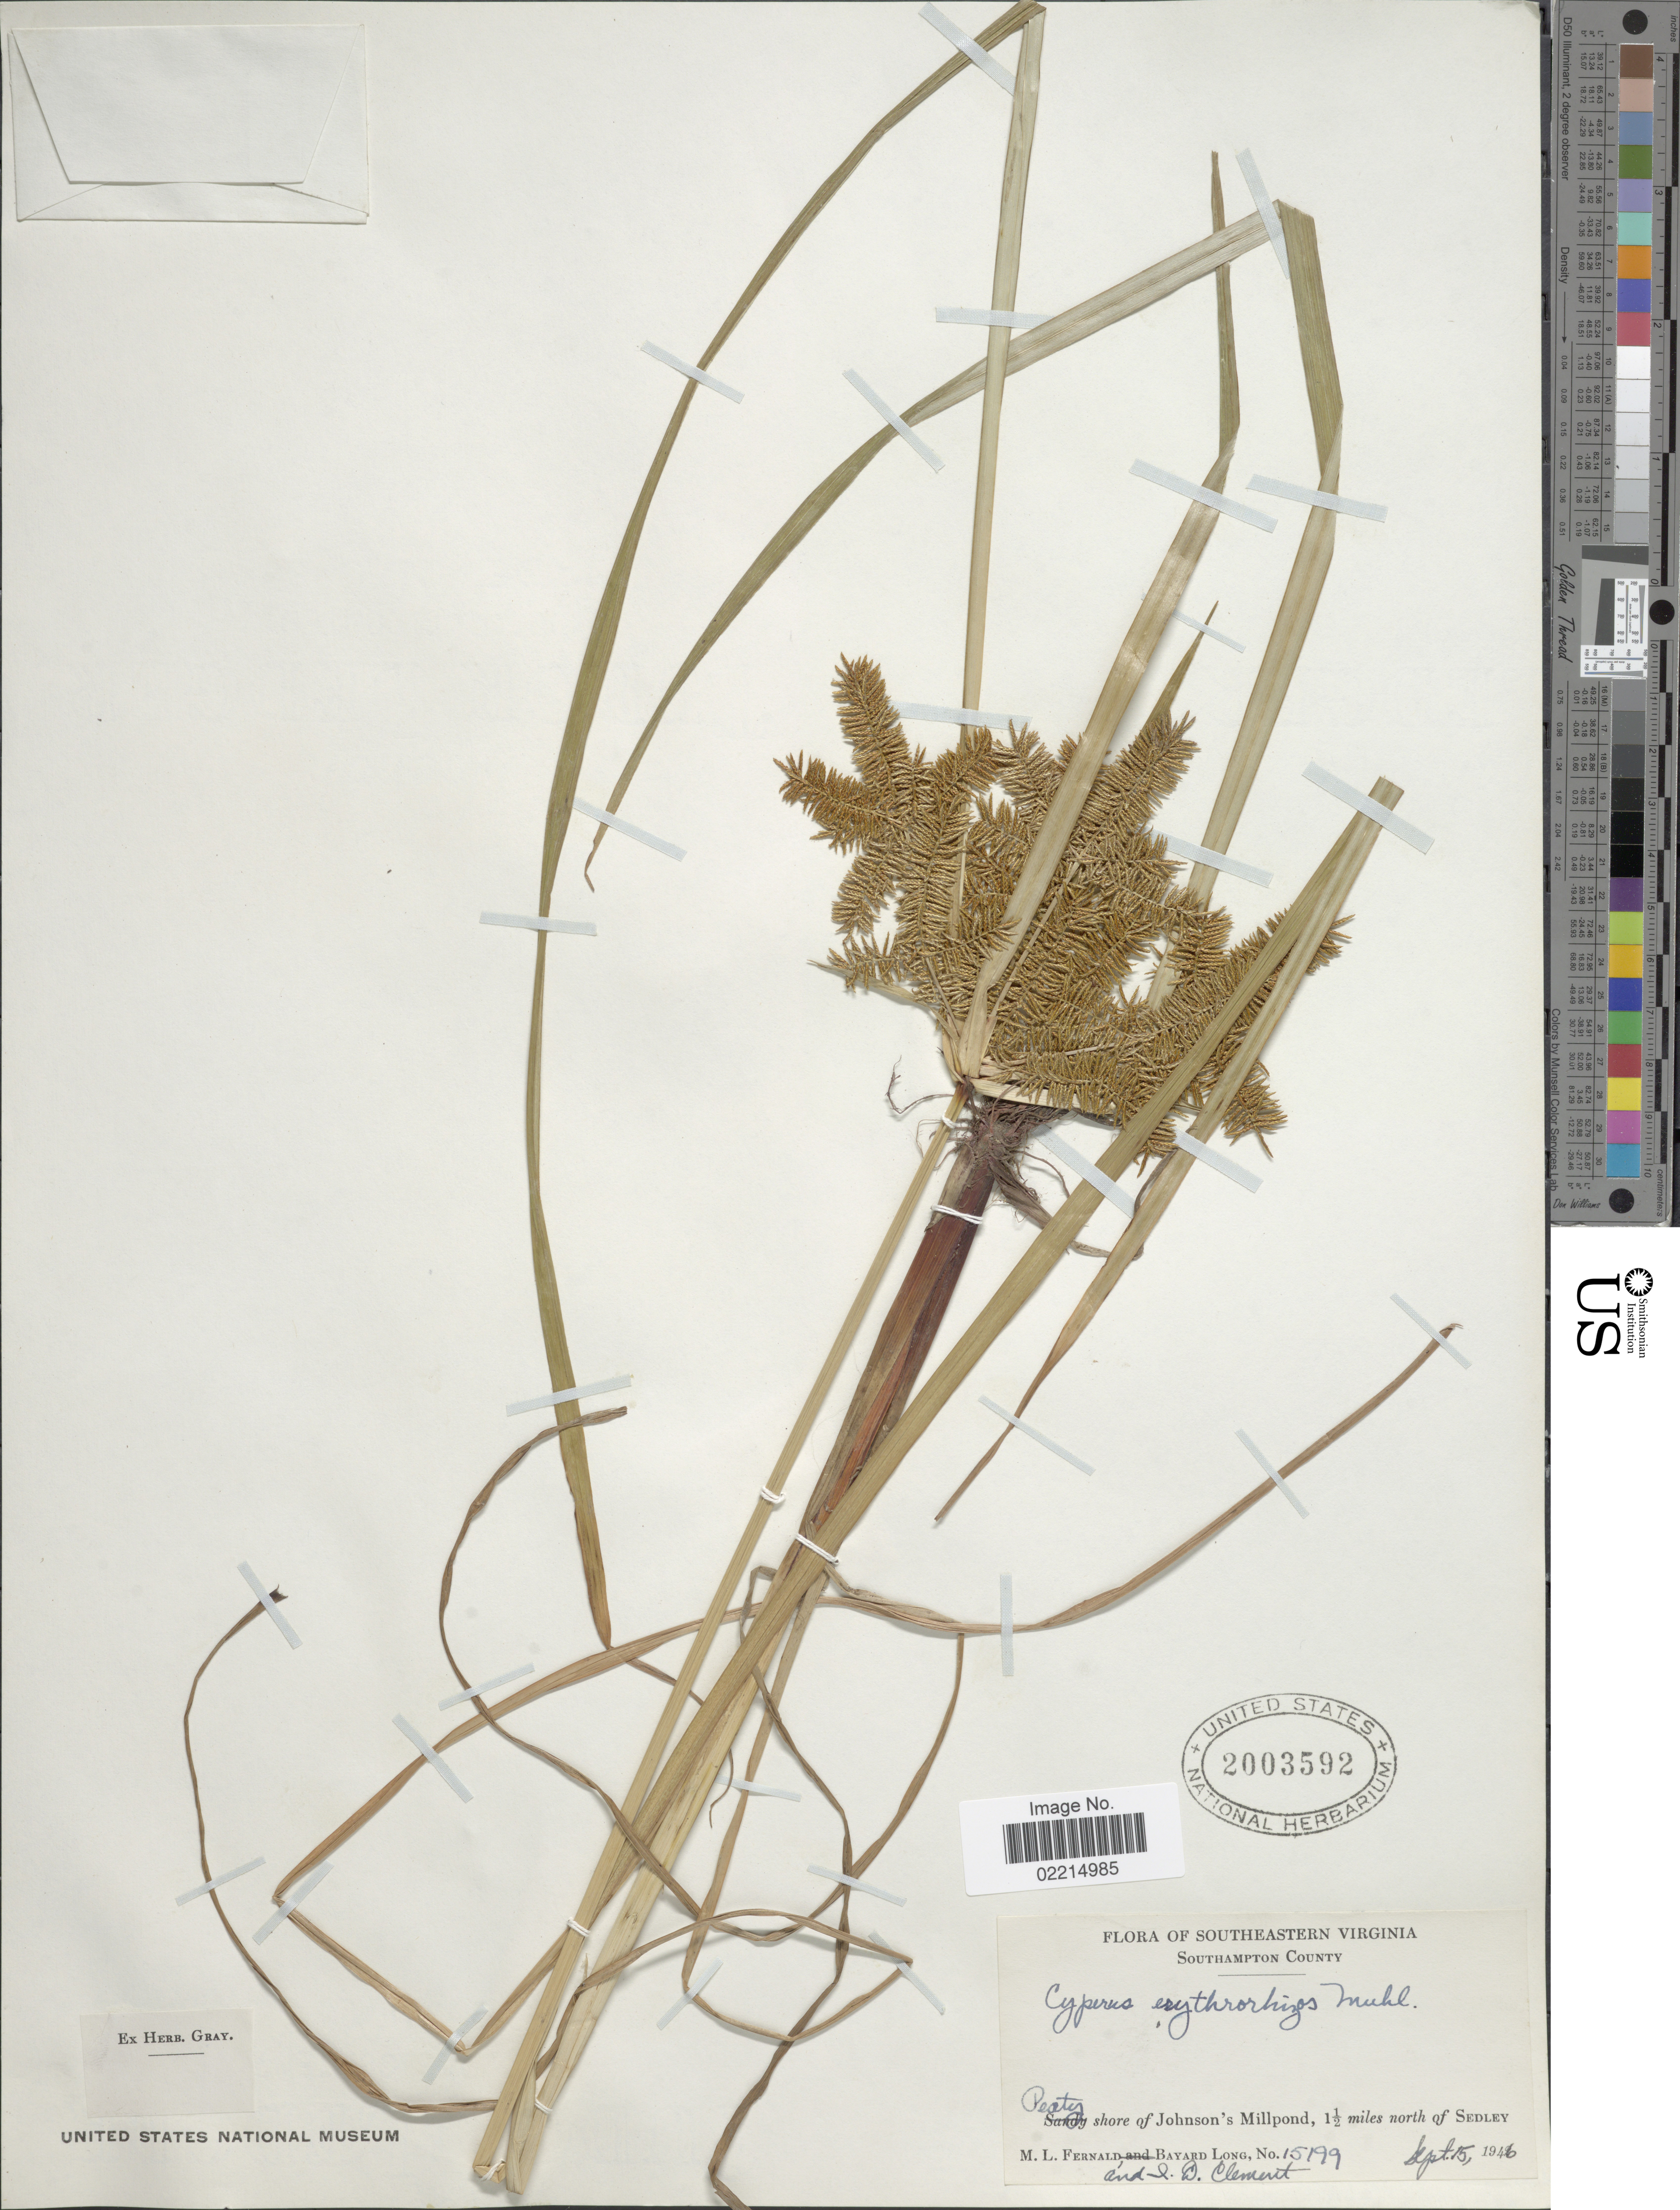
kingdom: Plantae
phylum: Tracheophyta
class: Liliopsida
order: Poales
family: Cyperaceae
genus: Cyperus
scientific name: Cyperus erythrorhizos Muhl.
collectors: M. L. Fernald & B. Long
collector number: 15199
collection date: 1946-09-15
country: United States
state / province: Virginia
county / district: Southampton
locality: Southeastern Virginia, Southampton County, Peaty shore of Johnson's Millpond, 1 1/2 miles north of Sedley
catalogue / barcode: US 2003592